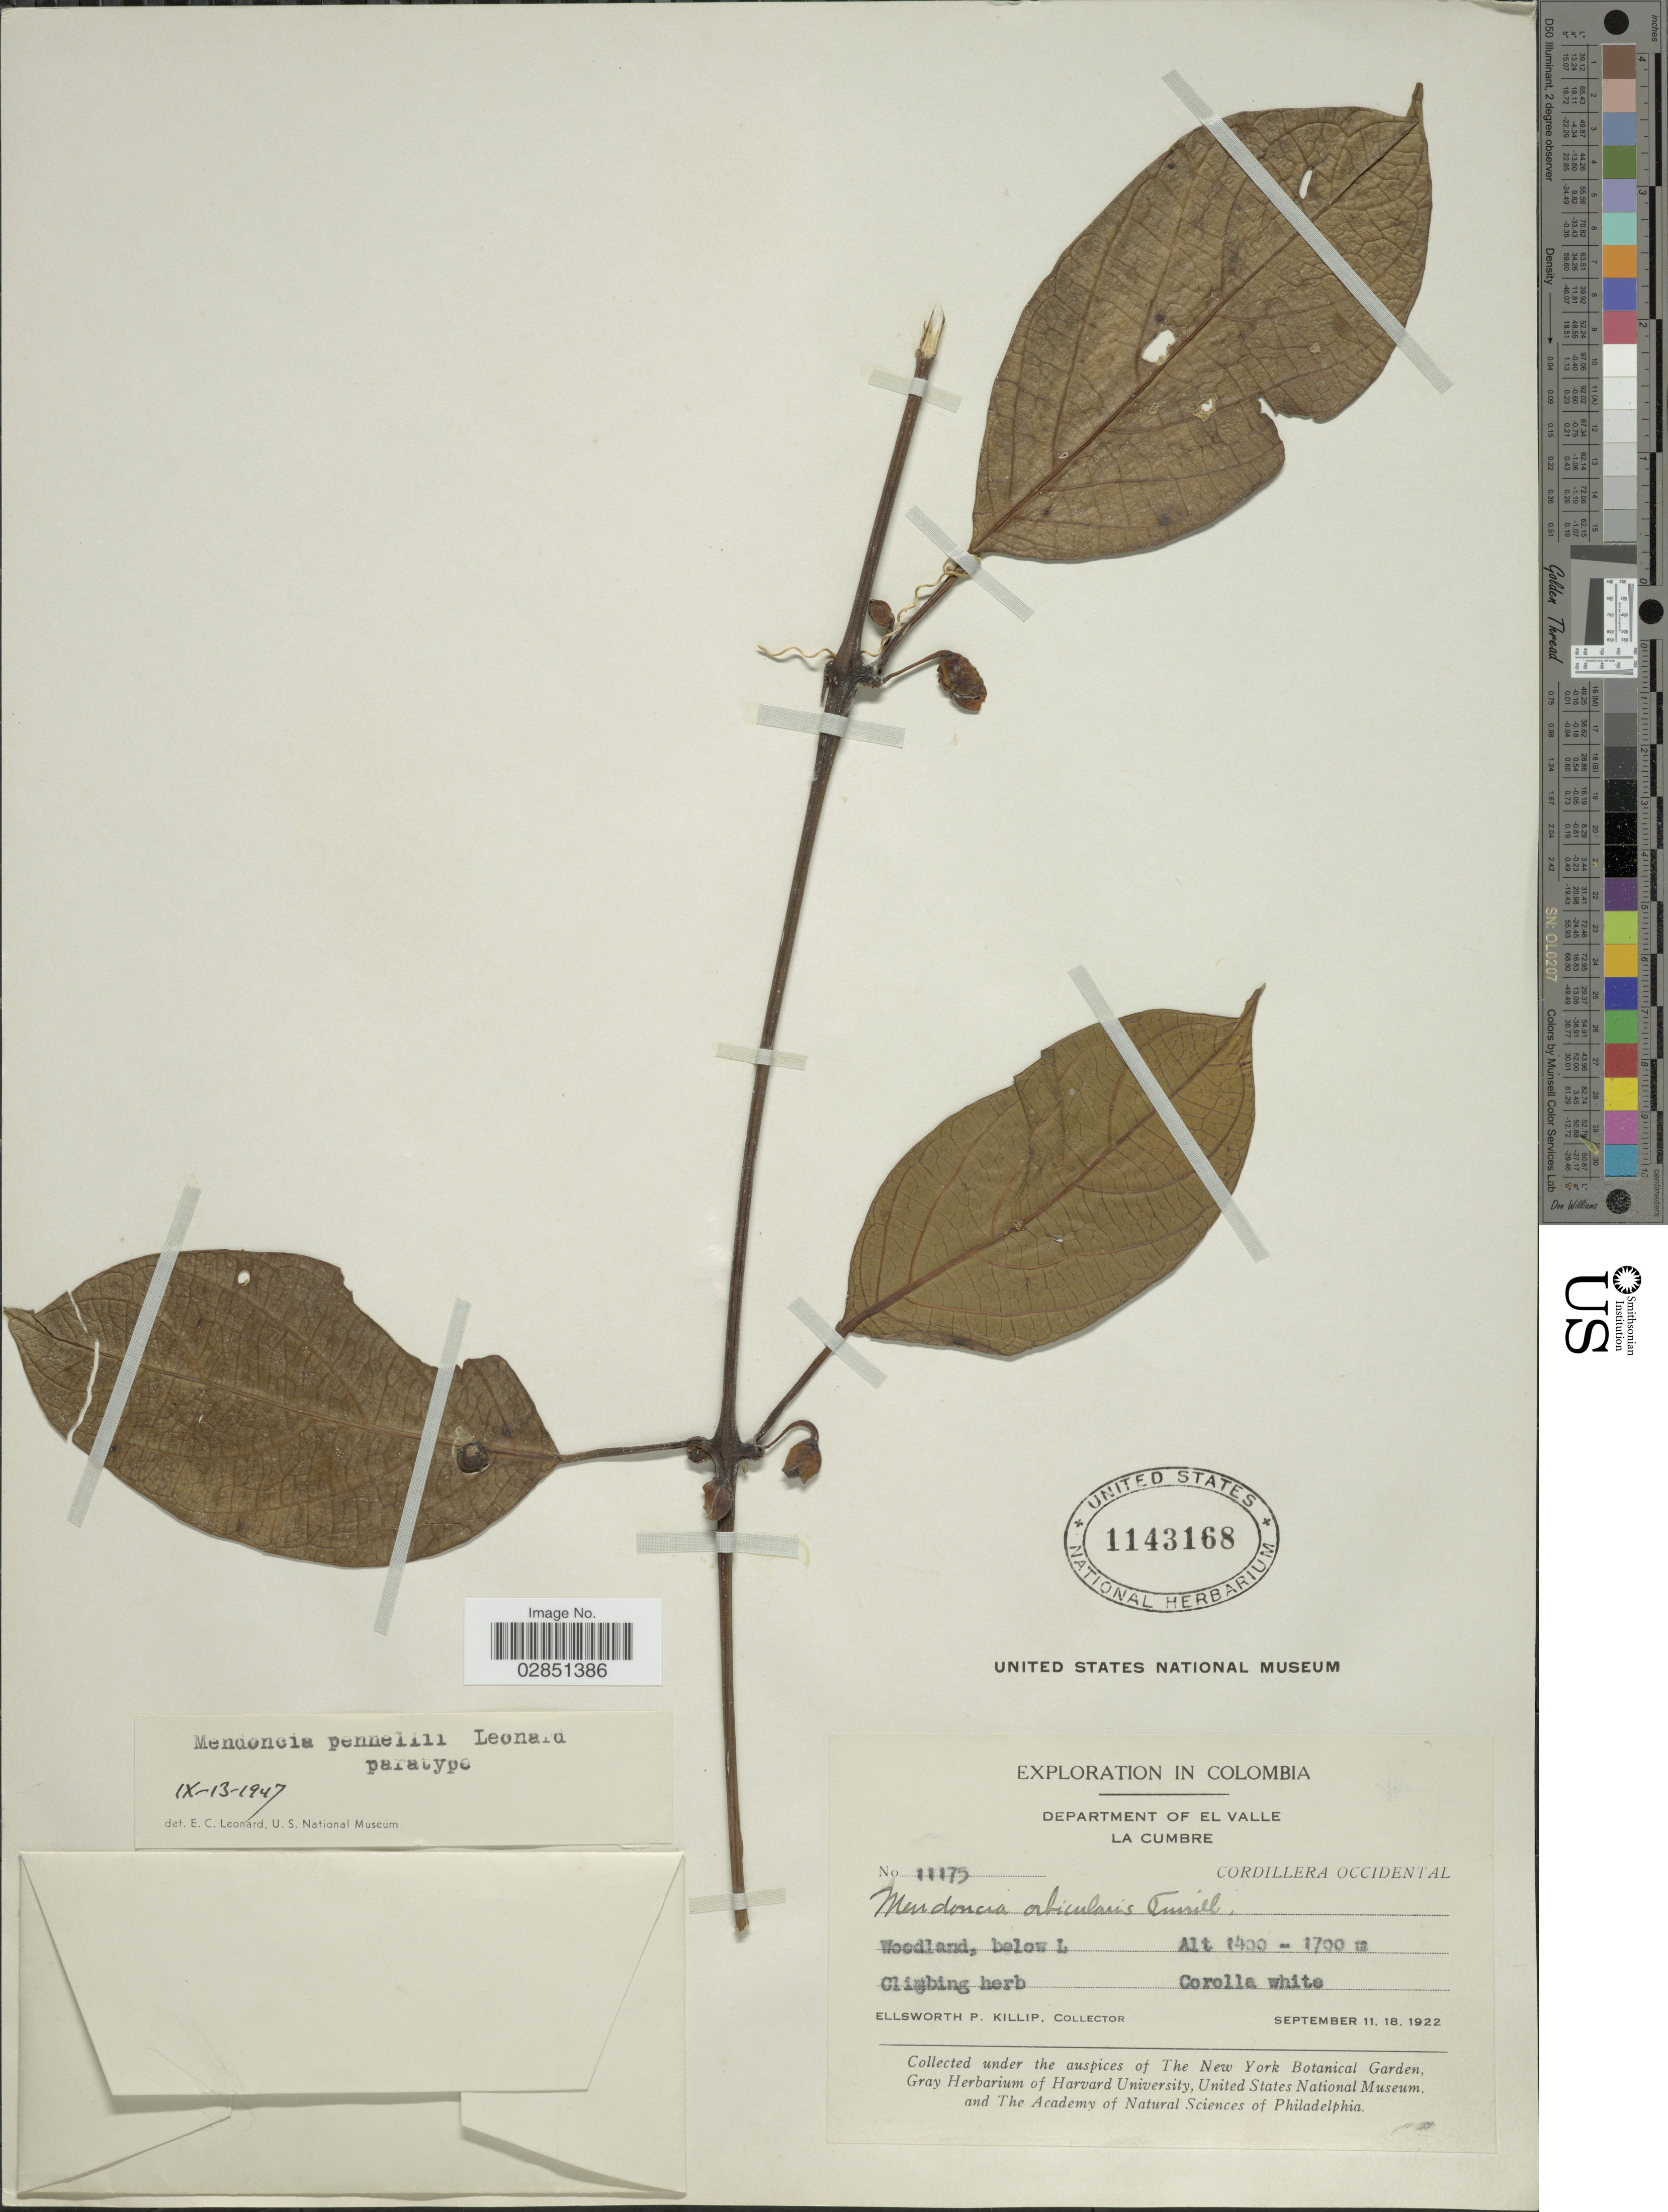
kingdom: Plantae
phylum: Tracheophyta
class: Magnoliopsida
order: Lamiales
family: Acanthaceae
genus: Mendoncia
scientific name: Mendoncia pennellii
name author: Leonard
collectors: E. P. Killip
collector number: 11175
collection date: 1922-09-11/1922-09-18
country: Colombia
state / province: Valle del Cauca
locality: Department of El Valle. La Cumbre, Cordillera Occidental.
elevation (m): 1400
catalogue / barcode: US 1143168